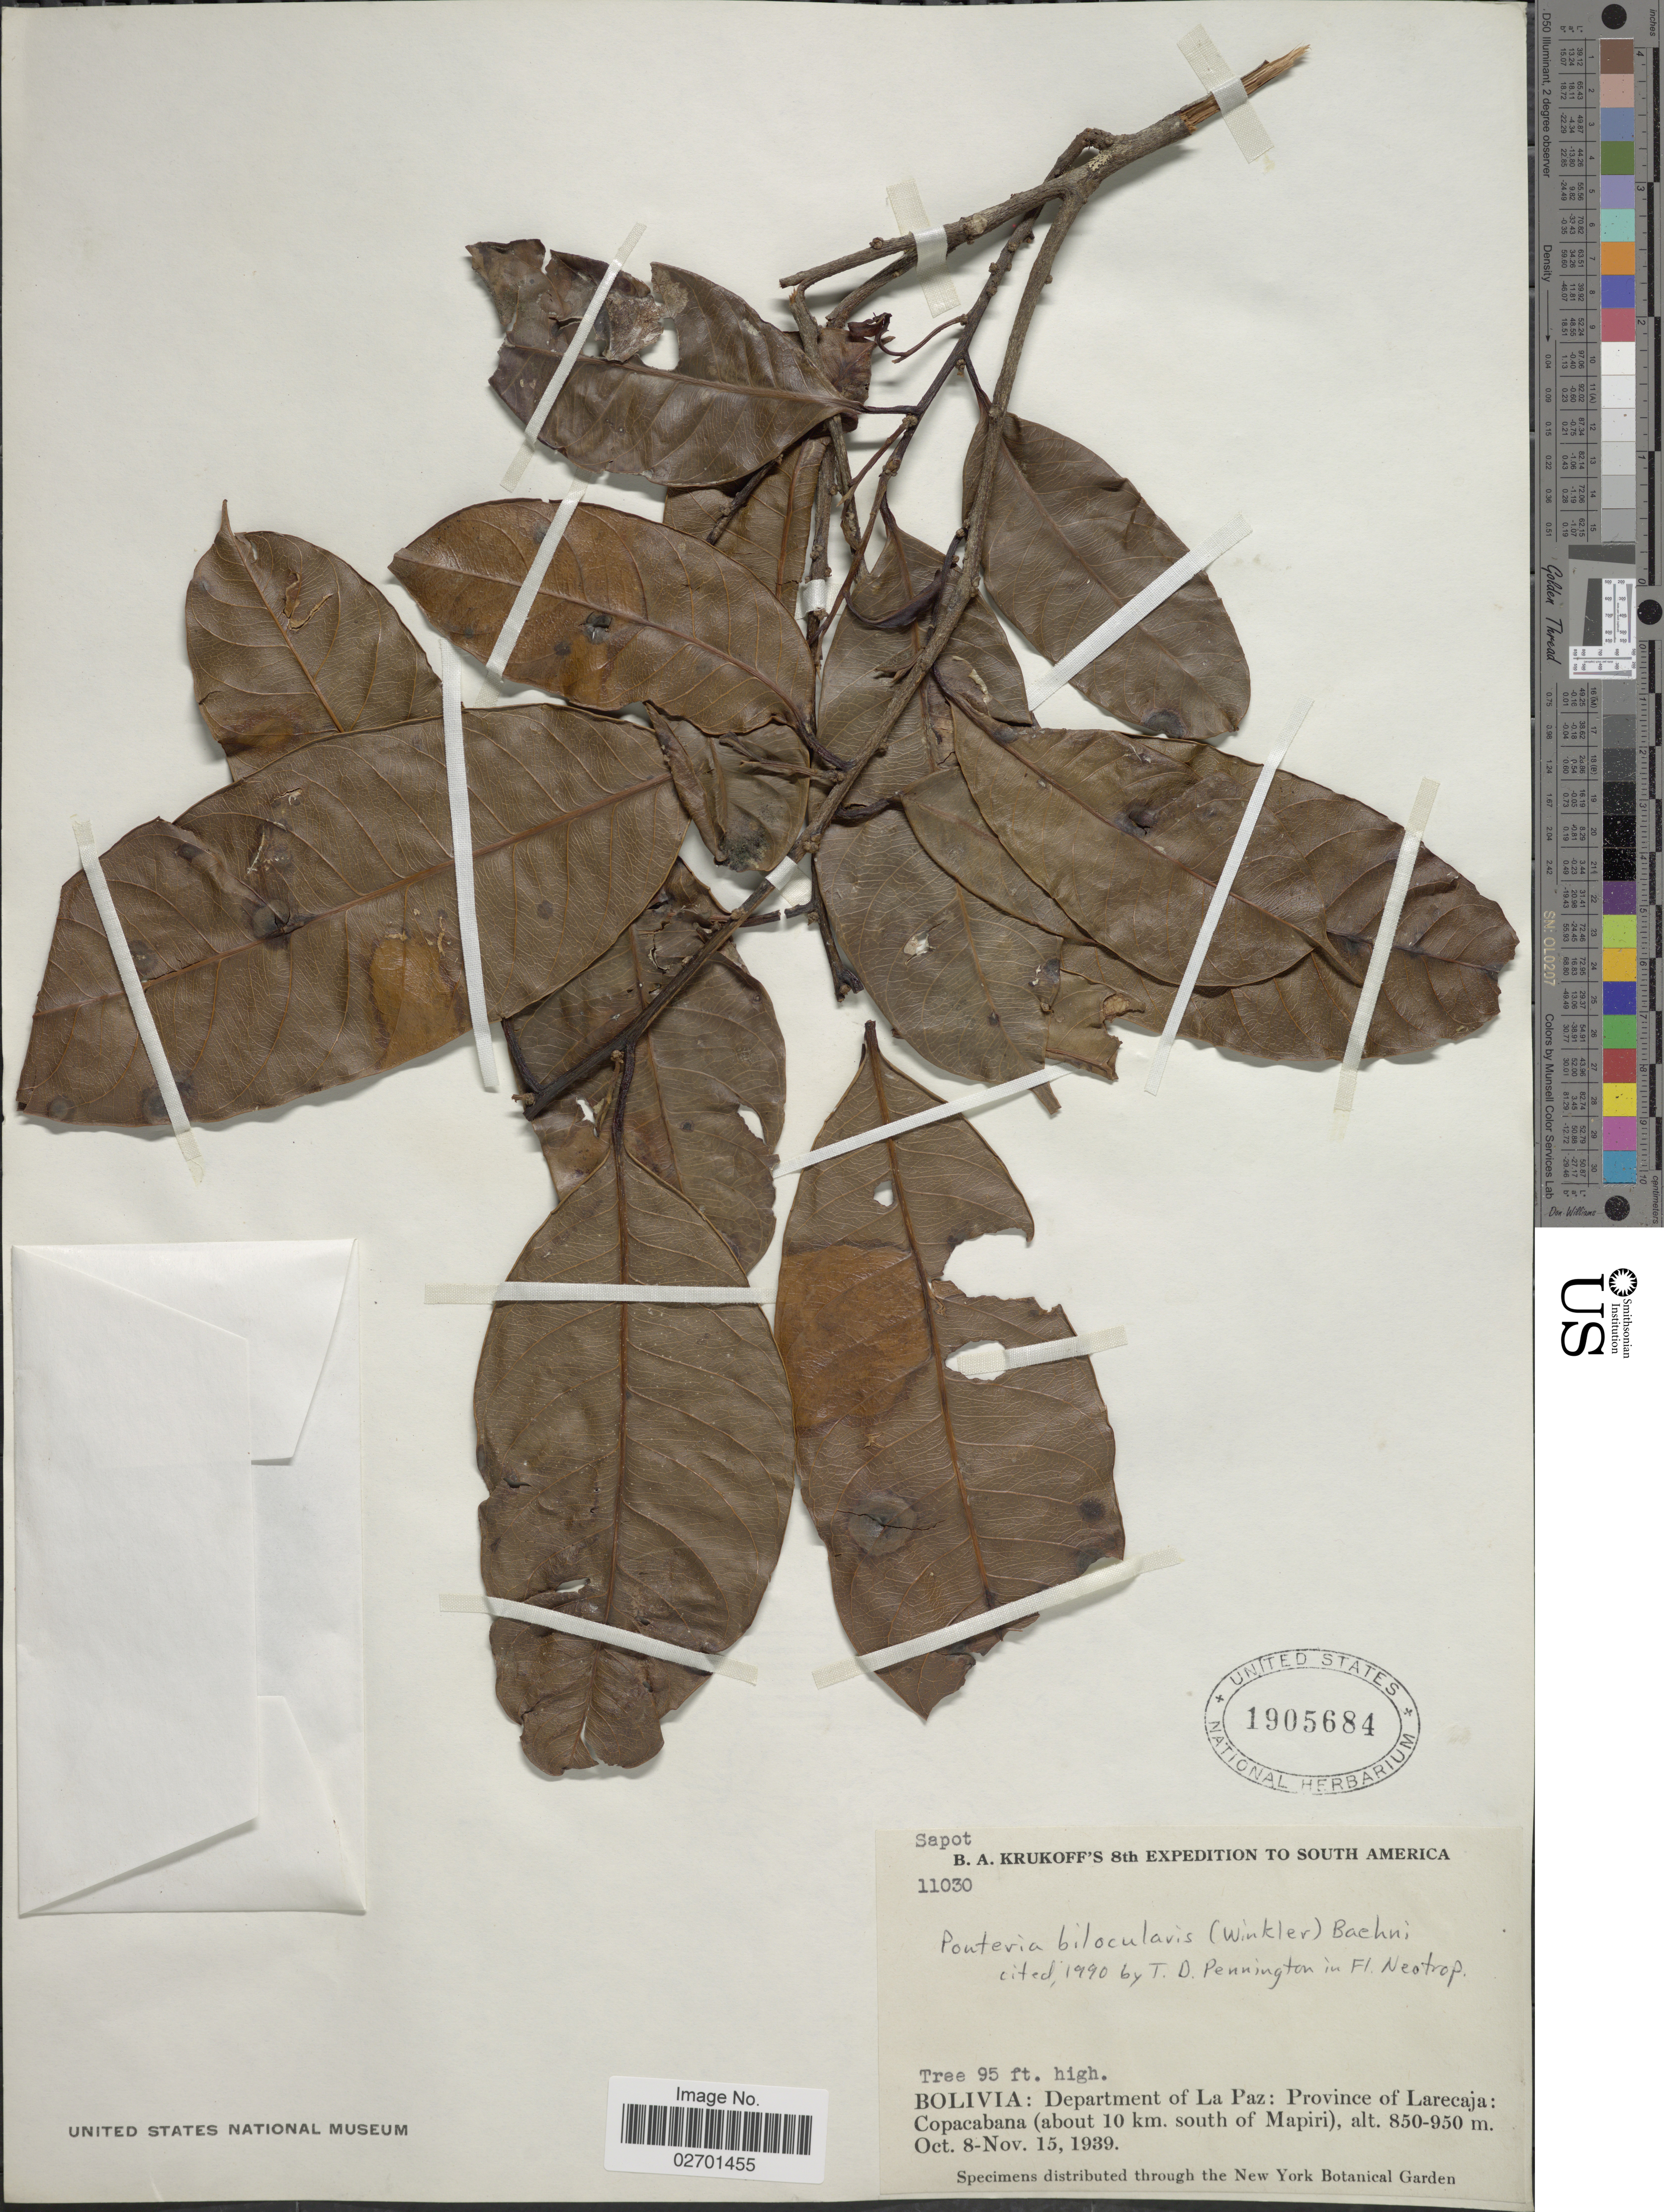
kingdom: Plantae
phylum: Tracheophyta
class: Magnoliopsida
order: Ericales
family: Sapotaceae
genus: Pouteria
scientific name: Pouteria bilocularis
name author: (H.J.P. Winkl.) Baehni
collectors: B. A. Krukoff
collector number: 11030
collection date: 1939-10-08/1939-11-15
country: Bolivia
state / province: La Paz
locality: Province of Larecaja: Copacabana (about 10 km. south of Mapiri).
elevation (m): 850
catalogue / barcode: US 1905684